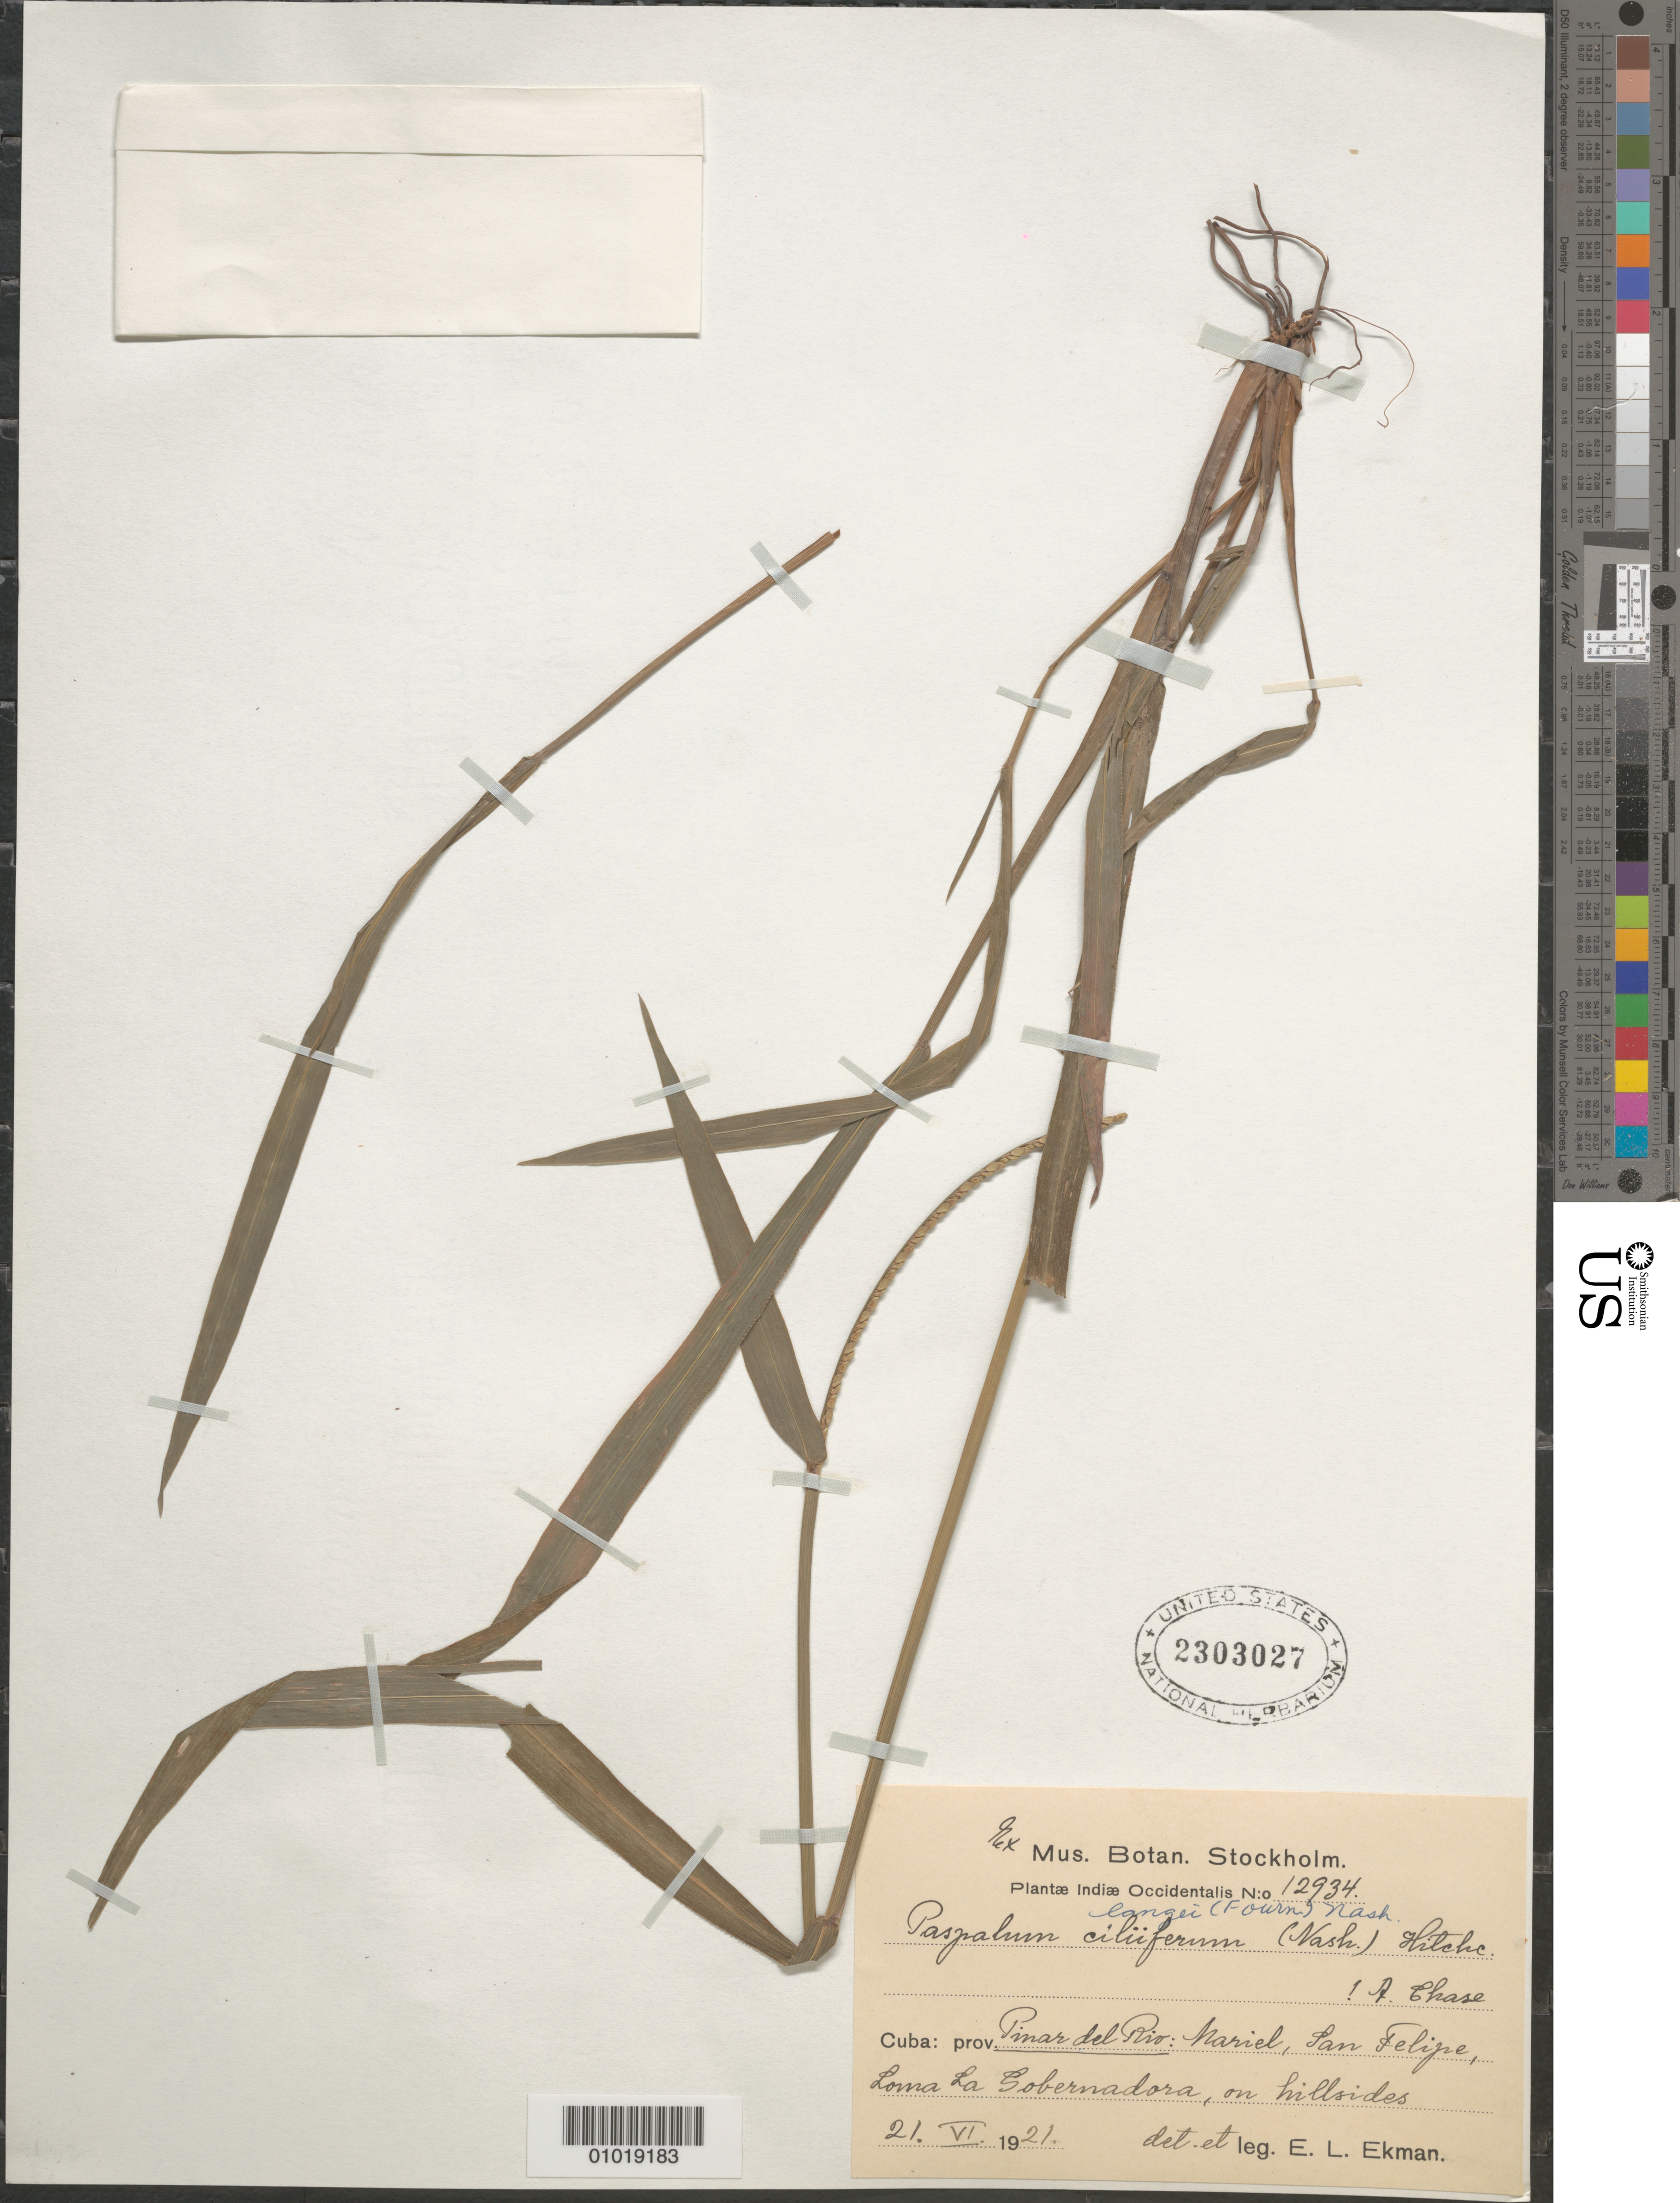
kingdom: Plantae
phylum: Tracheophyta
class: Liliopsida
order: Poales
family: Poaceae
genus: Paspalum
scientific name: Paspalum langei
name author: (E. Fourn.) Nash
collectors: E. L. Ekman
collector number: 12934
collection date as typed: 21 Jun 1921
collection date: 1921-06-21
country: Cuba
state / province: Pinar del Rio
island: Cuba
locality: Mariel, San Felipe, Loma la Gobernadora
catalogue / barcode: US 2303027